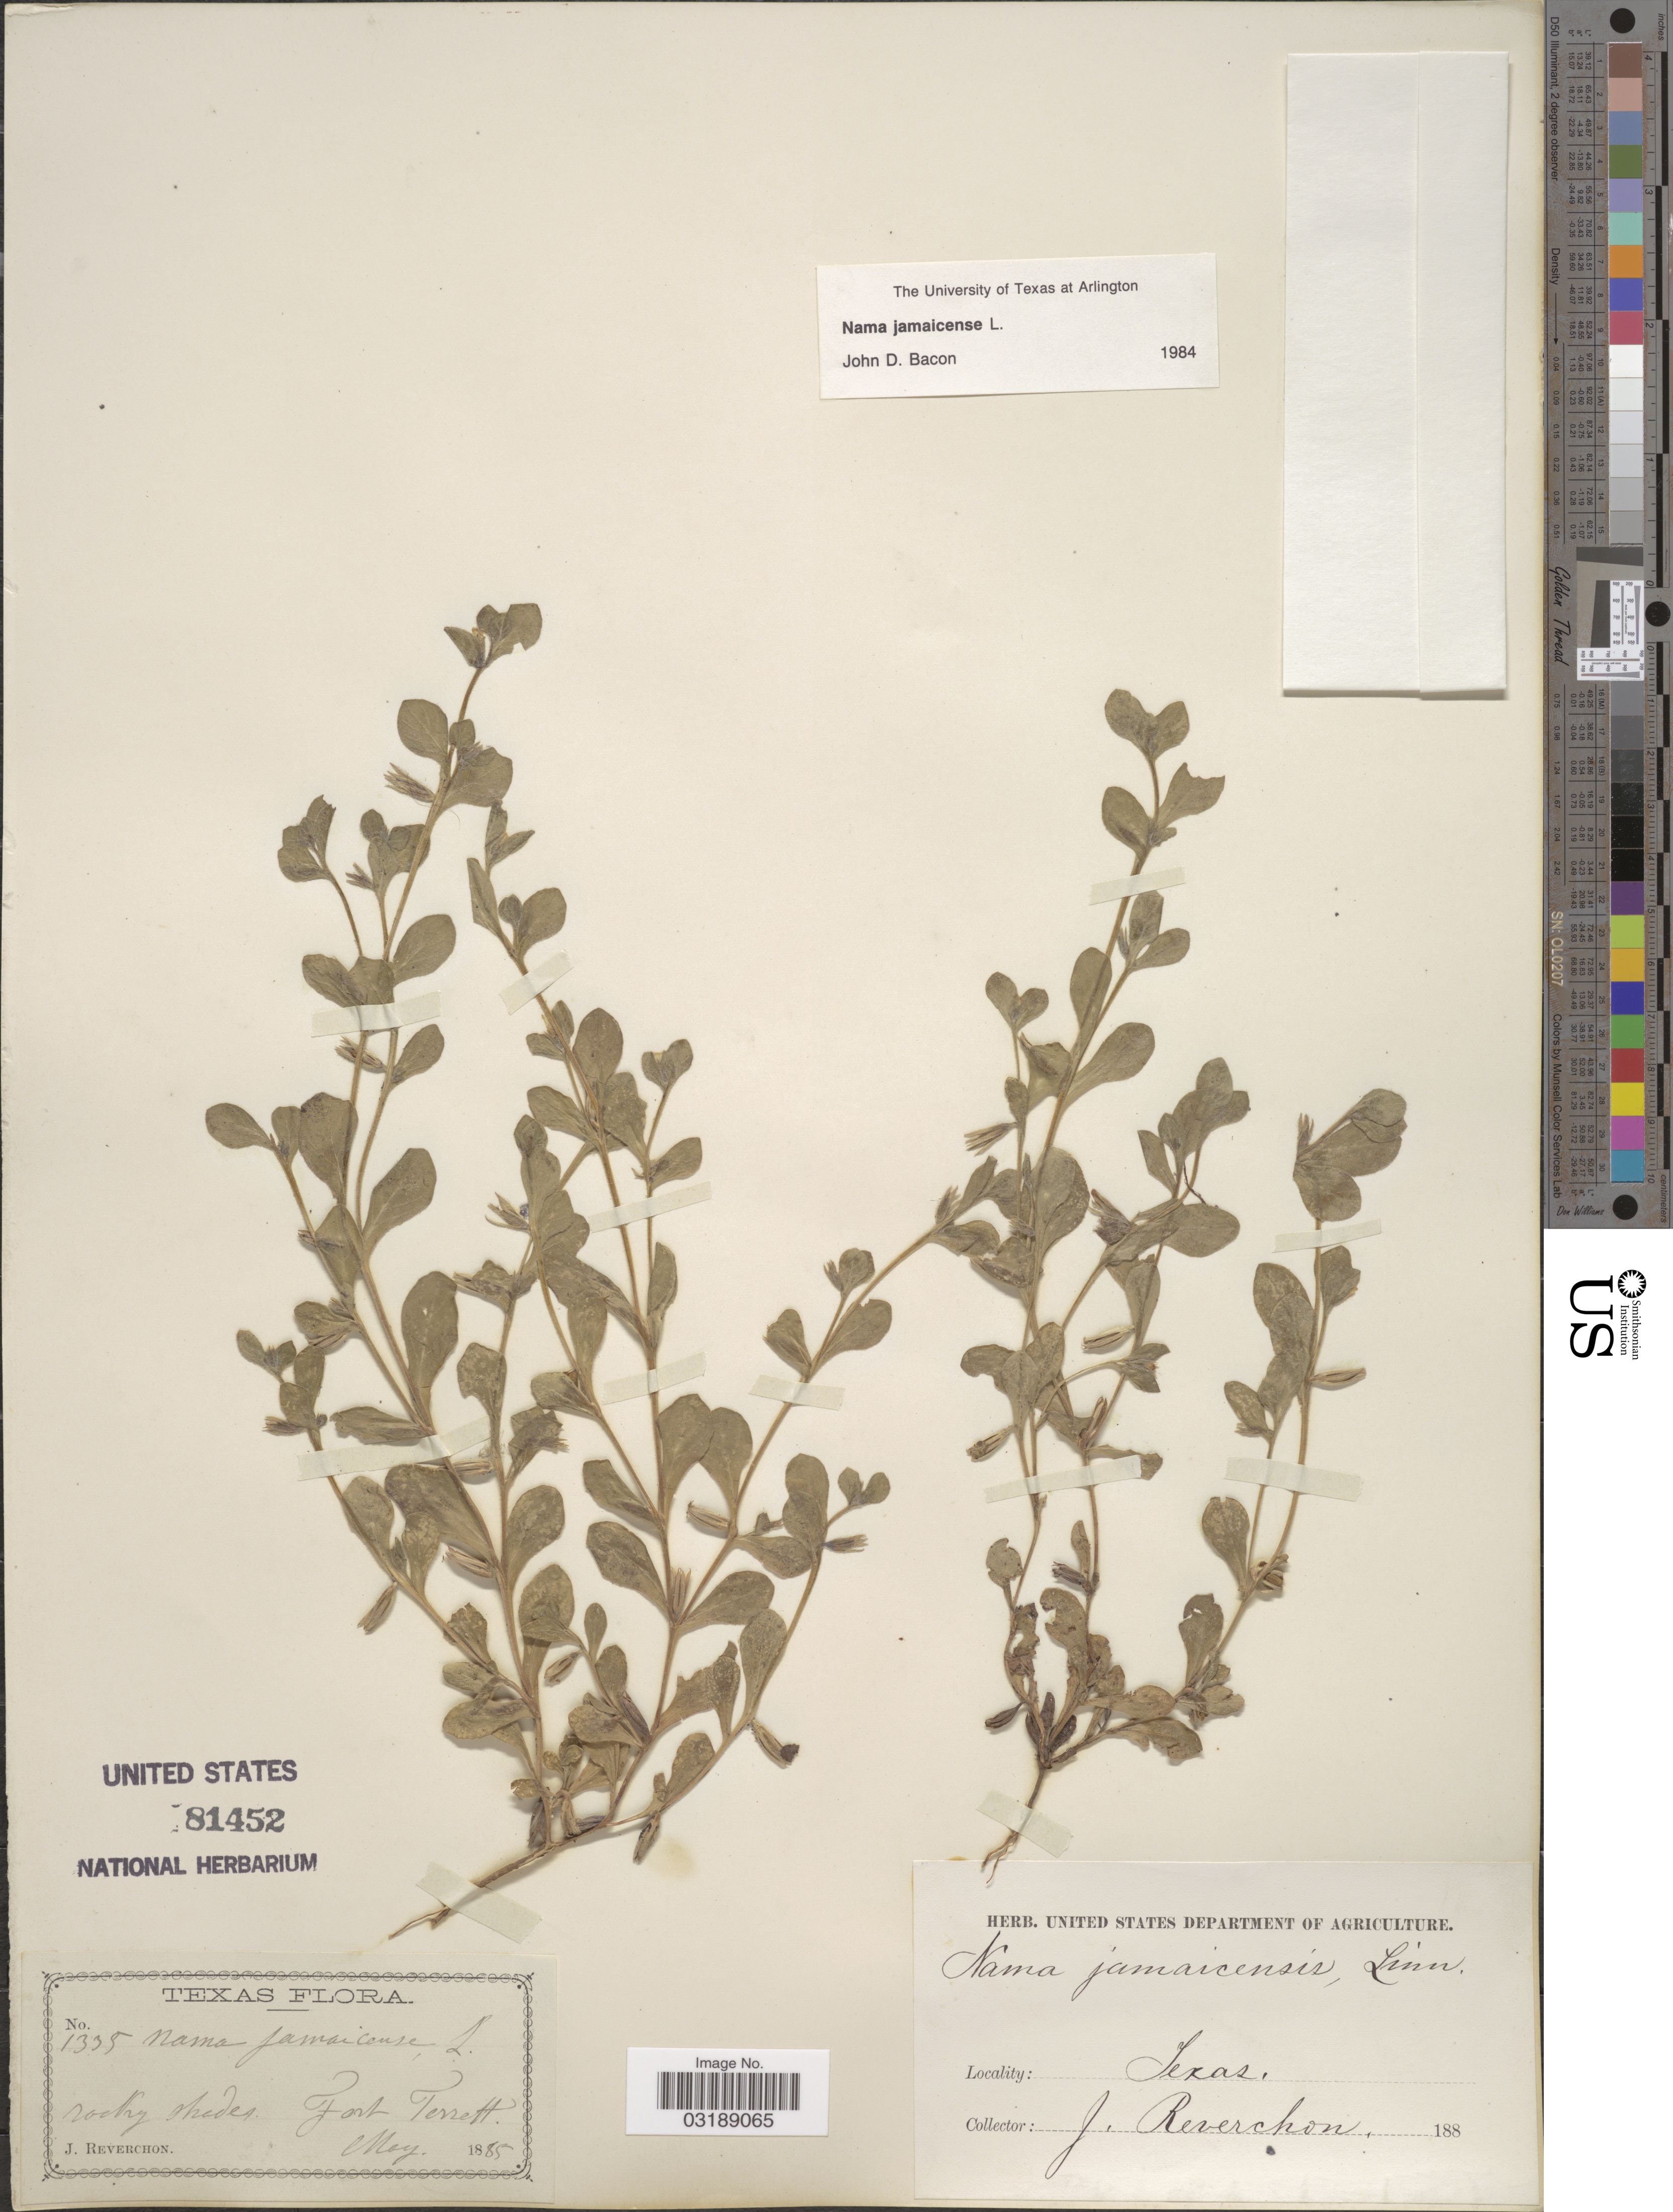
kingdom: Plantae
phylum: Tracheophyta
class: Magnoliopsida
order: Boraginales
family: Namaceae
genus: Nama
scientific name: Nama jamaicensis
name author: L.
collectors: J. Reverchon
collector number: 1335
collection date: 1885-05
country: United States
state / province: Texas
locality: Fort Terrett.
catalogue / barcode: US 81452